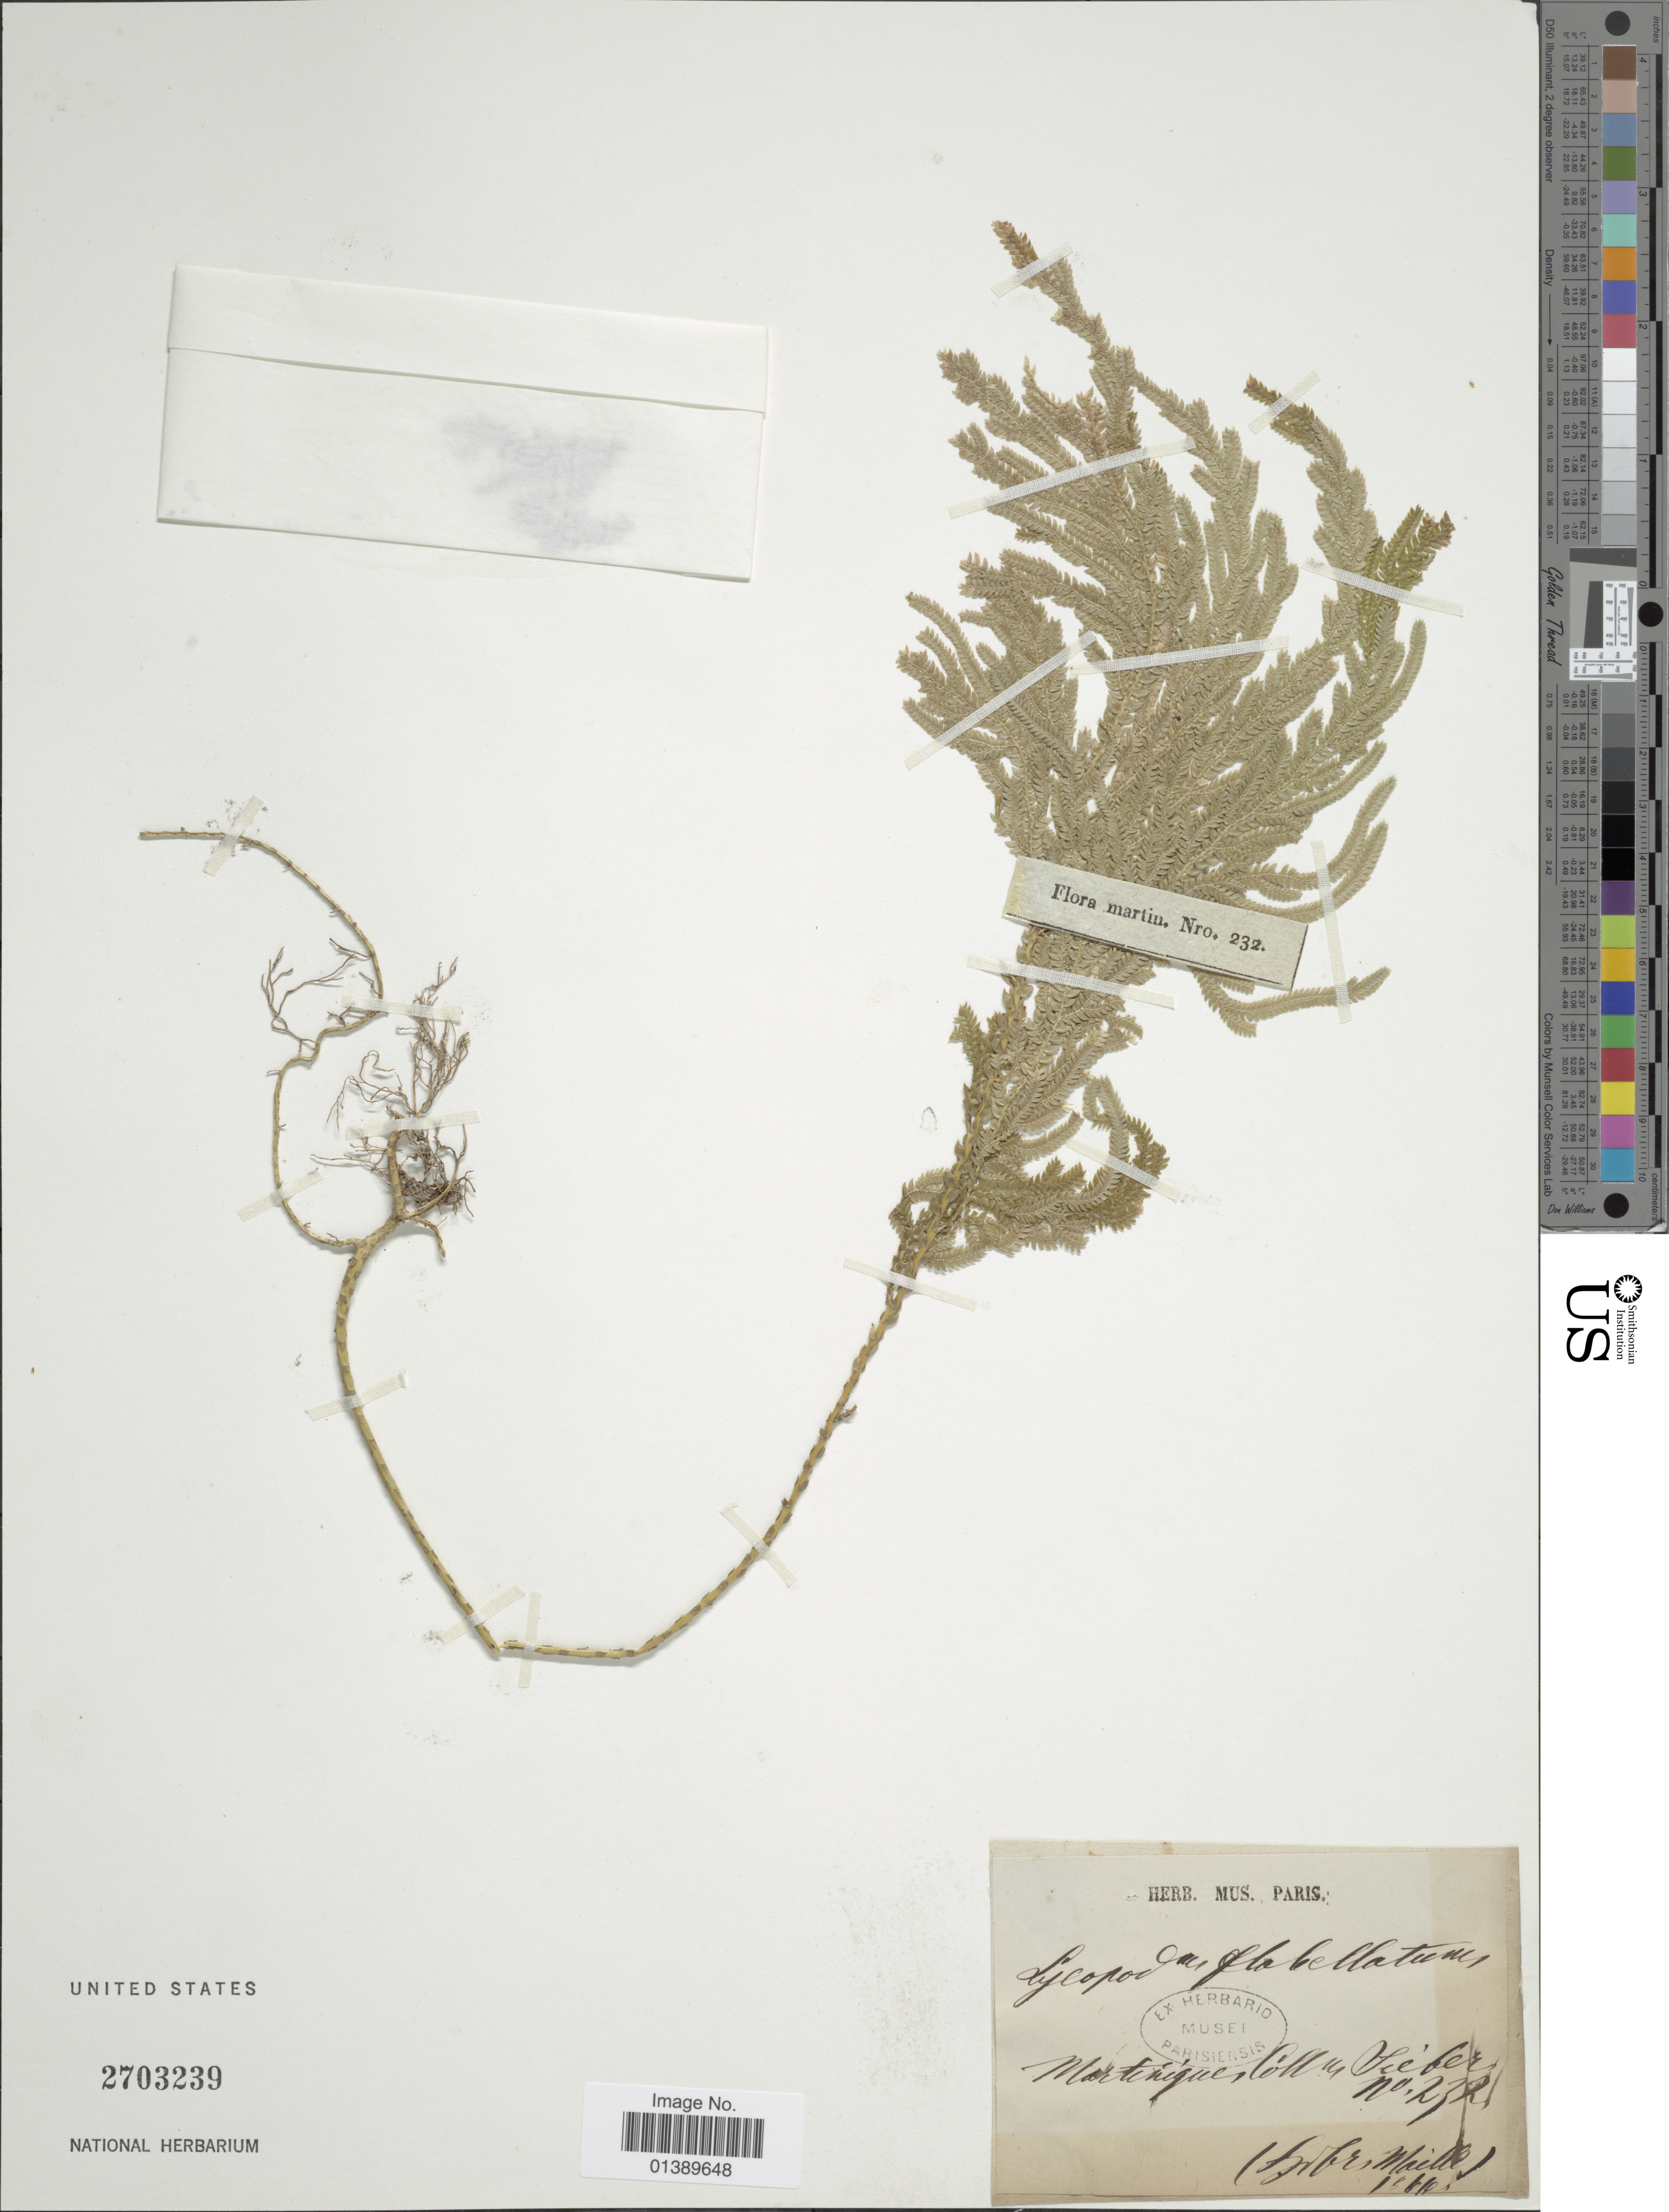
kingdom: Plantae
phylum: Tracheophyta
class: Lycopodiopsida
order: Selaginellales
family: Selaginellaceae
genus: Selaginella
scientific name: Selaginella flabellata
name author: L.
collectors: -- Sieber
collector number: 232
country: Martinique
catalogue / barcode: US 2703239